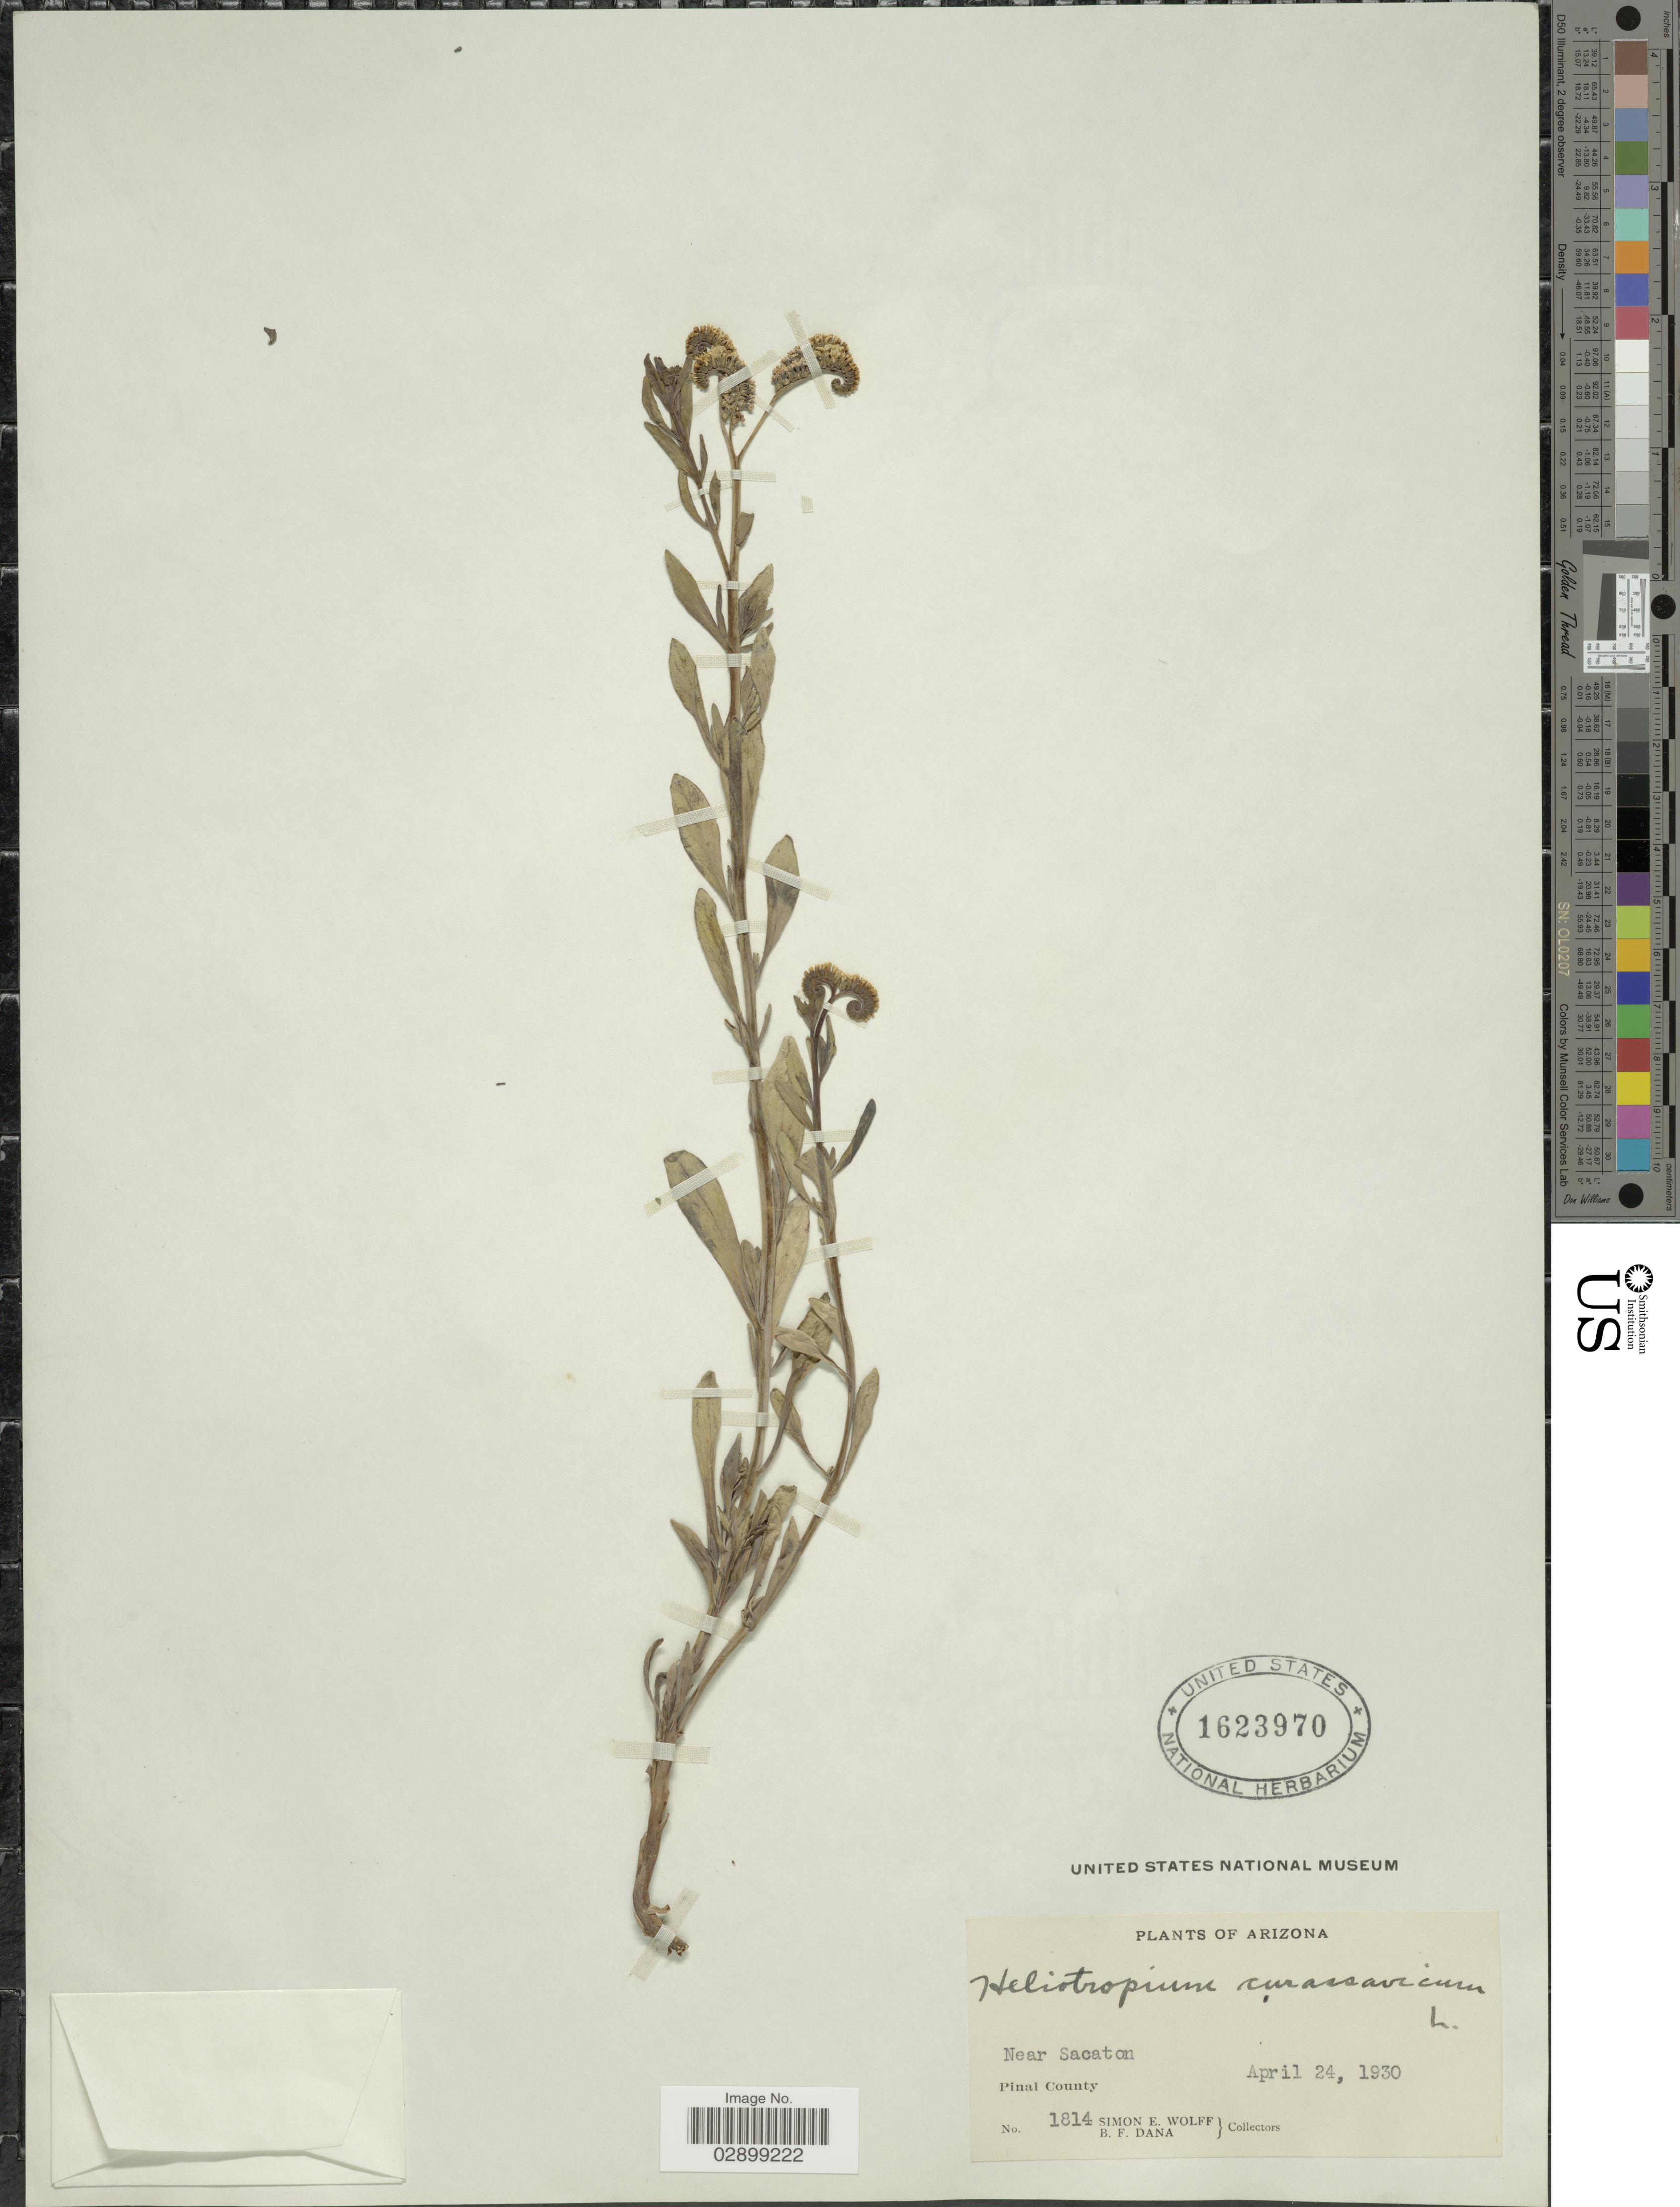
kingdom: Plantae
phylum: Tracheophyta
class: Magnoliopsida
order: Boraginales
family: Heliotropiaceae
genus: Heliotropium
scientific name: Heliotropium sp.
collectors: S. E. Wolff & B. Dana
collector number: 1814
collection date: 1930-04-24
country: United States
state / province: Arizona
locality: Near Sacaton. Pinal County.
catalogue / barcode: US 1623970